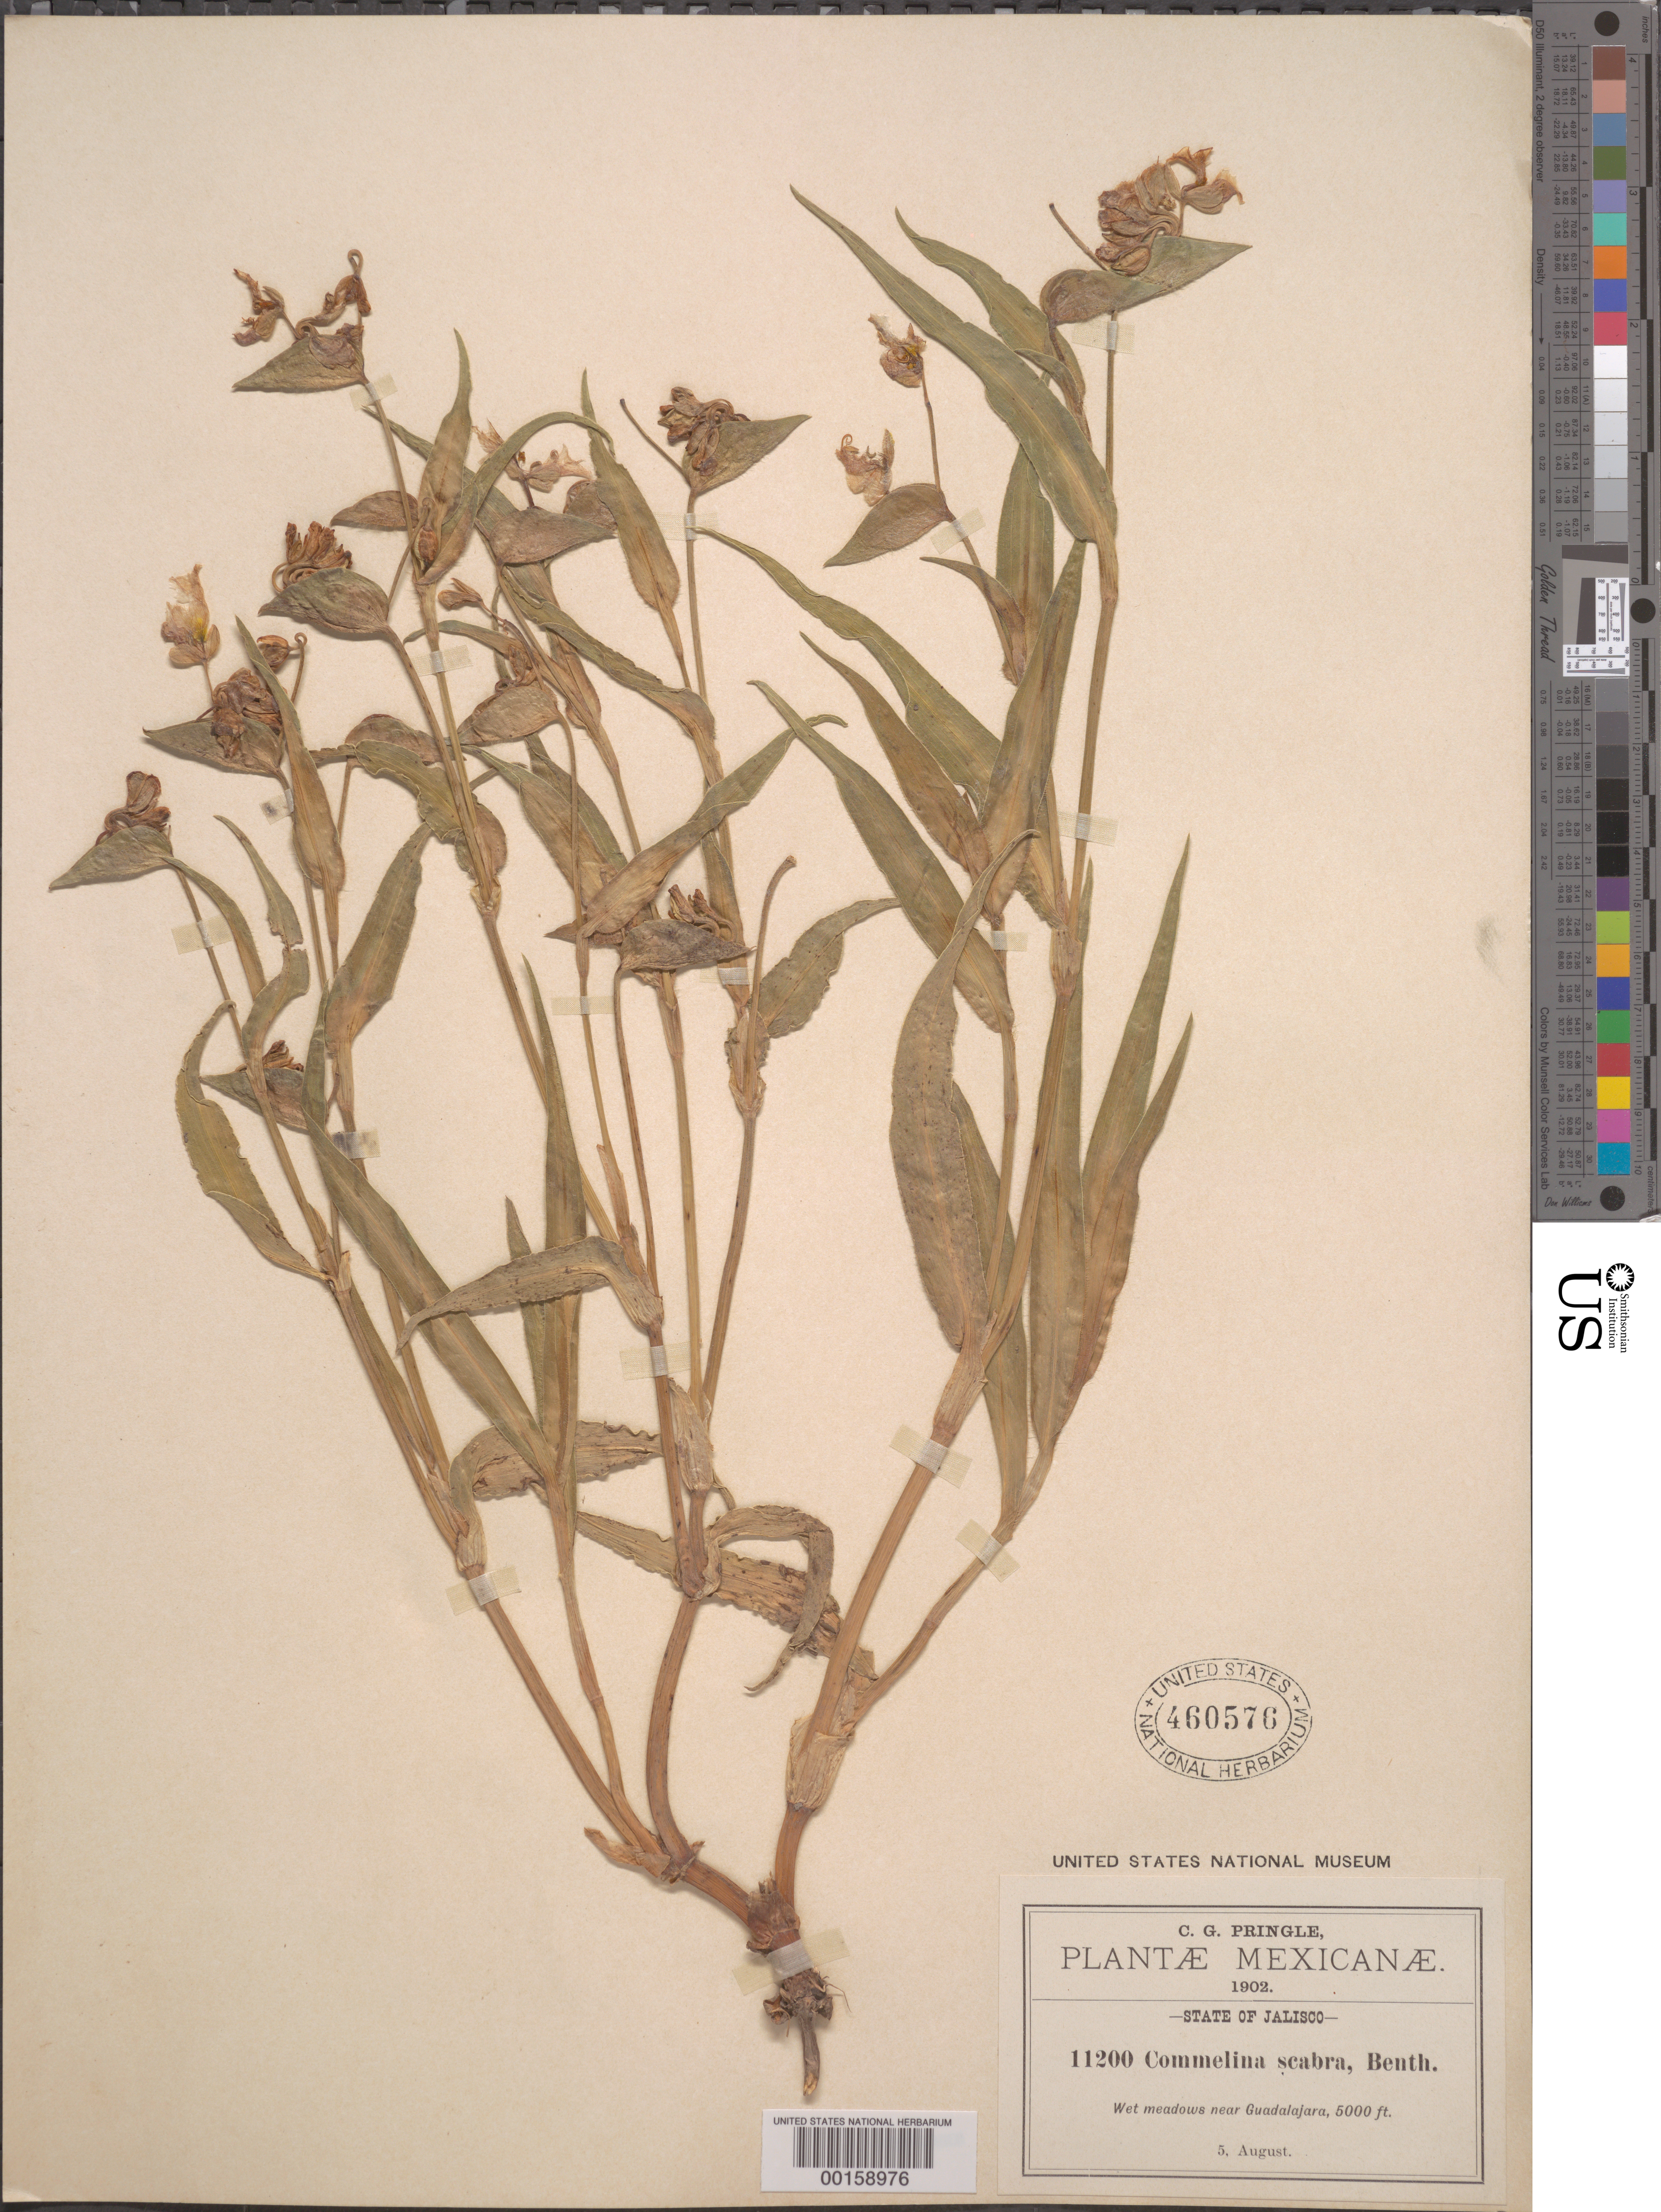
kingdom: Plantae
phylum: Tracheophyta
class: Liliopsida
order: Commelinales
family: Commelinaceae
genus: Commelina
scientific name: Commelina scabra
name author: Benth.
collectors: C. G. Pringle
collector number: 11200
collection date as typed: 05 Aug 1902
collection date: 1902-08-05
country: Mexico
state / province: Jalisco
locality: Guadalajara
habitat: Wet soil; meadow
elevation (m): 1525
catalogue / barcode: US 460576